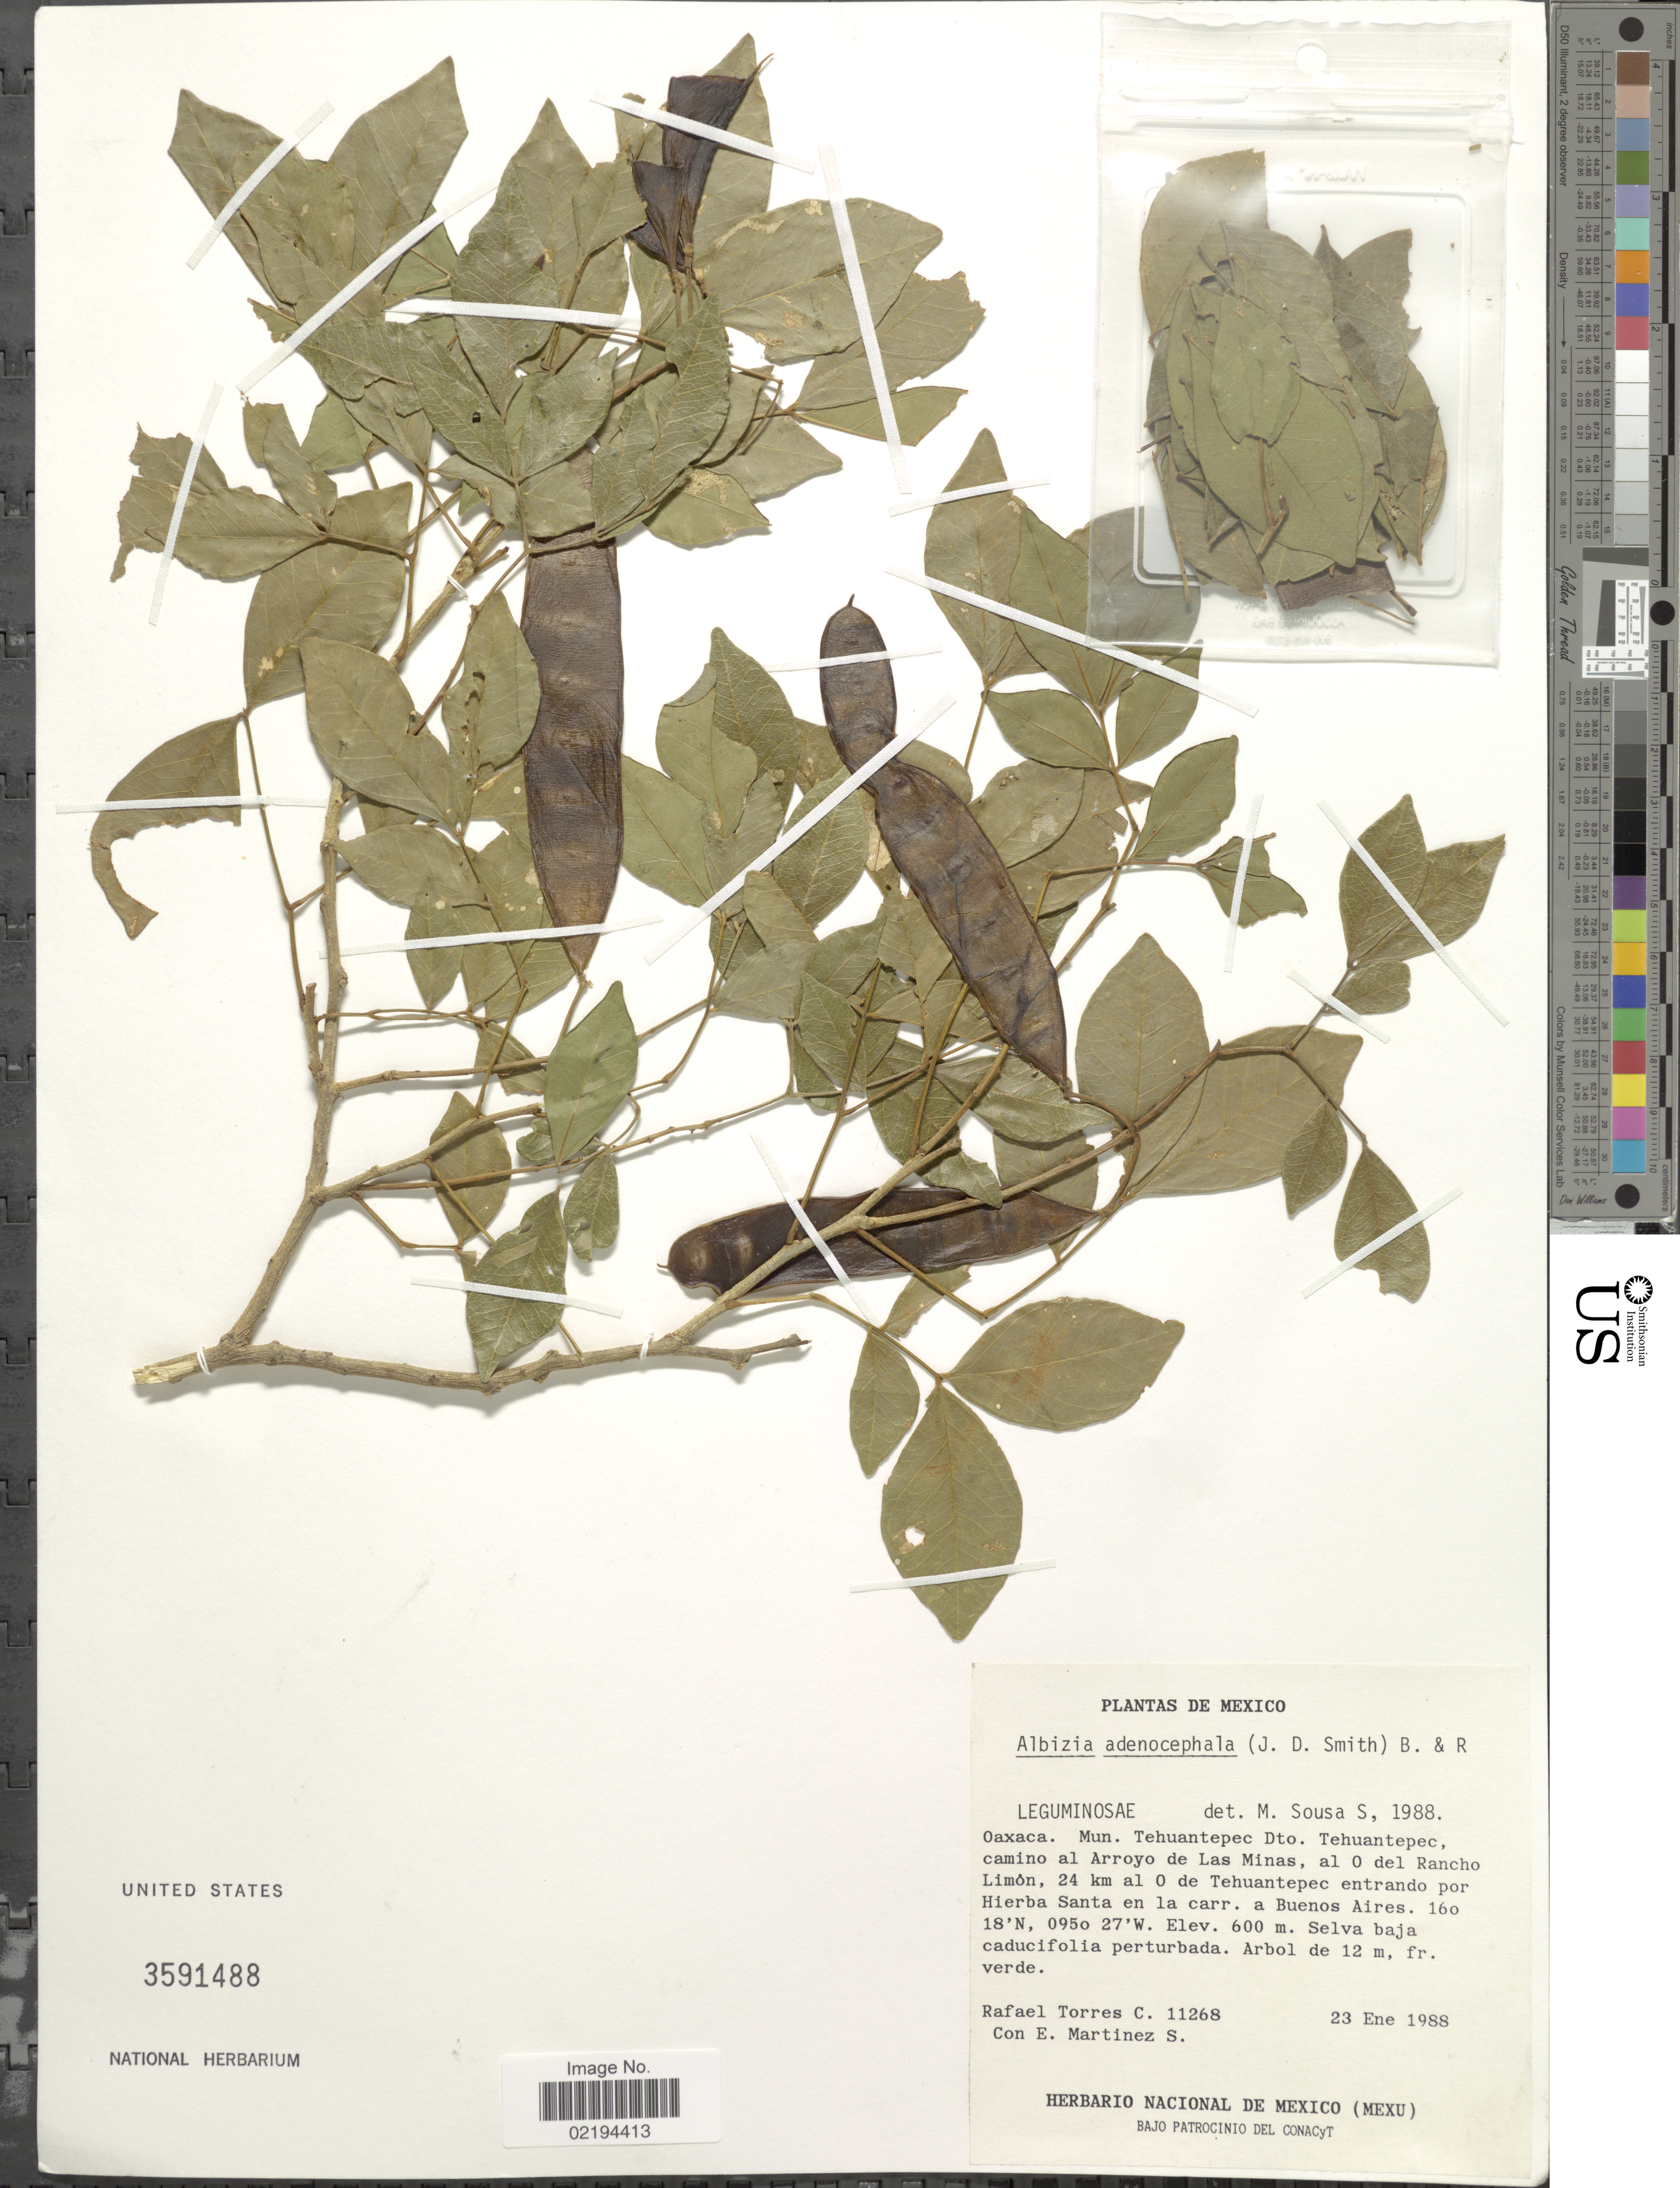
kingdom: Plantae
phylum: Tracheophyta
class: Magnoliopsida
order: Fabales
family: Fabaceae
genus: Pseudalbizzia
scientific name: Pseudalbizzia adinocephala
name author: (Donn. Sm.) Koenen & Duno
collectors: R. Torres C. & E. M. Martínez S.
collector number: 11268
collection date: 1988-01-23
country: Mexico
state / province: Oaxaca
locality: Mun. Tehuantepec Dto. Tehuantepec, camino al Arroyo de Las Minas, al O del Rancho Limon, 24 km al O de Tehuantepec entrando por Hierba Santa en la carr. a Buenos Aires.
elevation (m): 600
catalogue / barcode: US 3591488